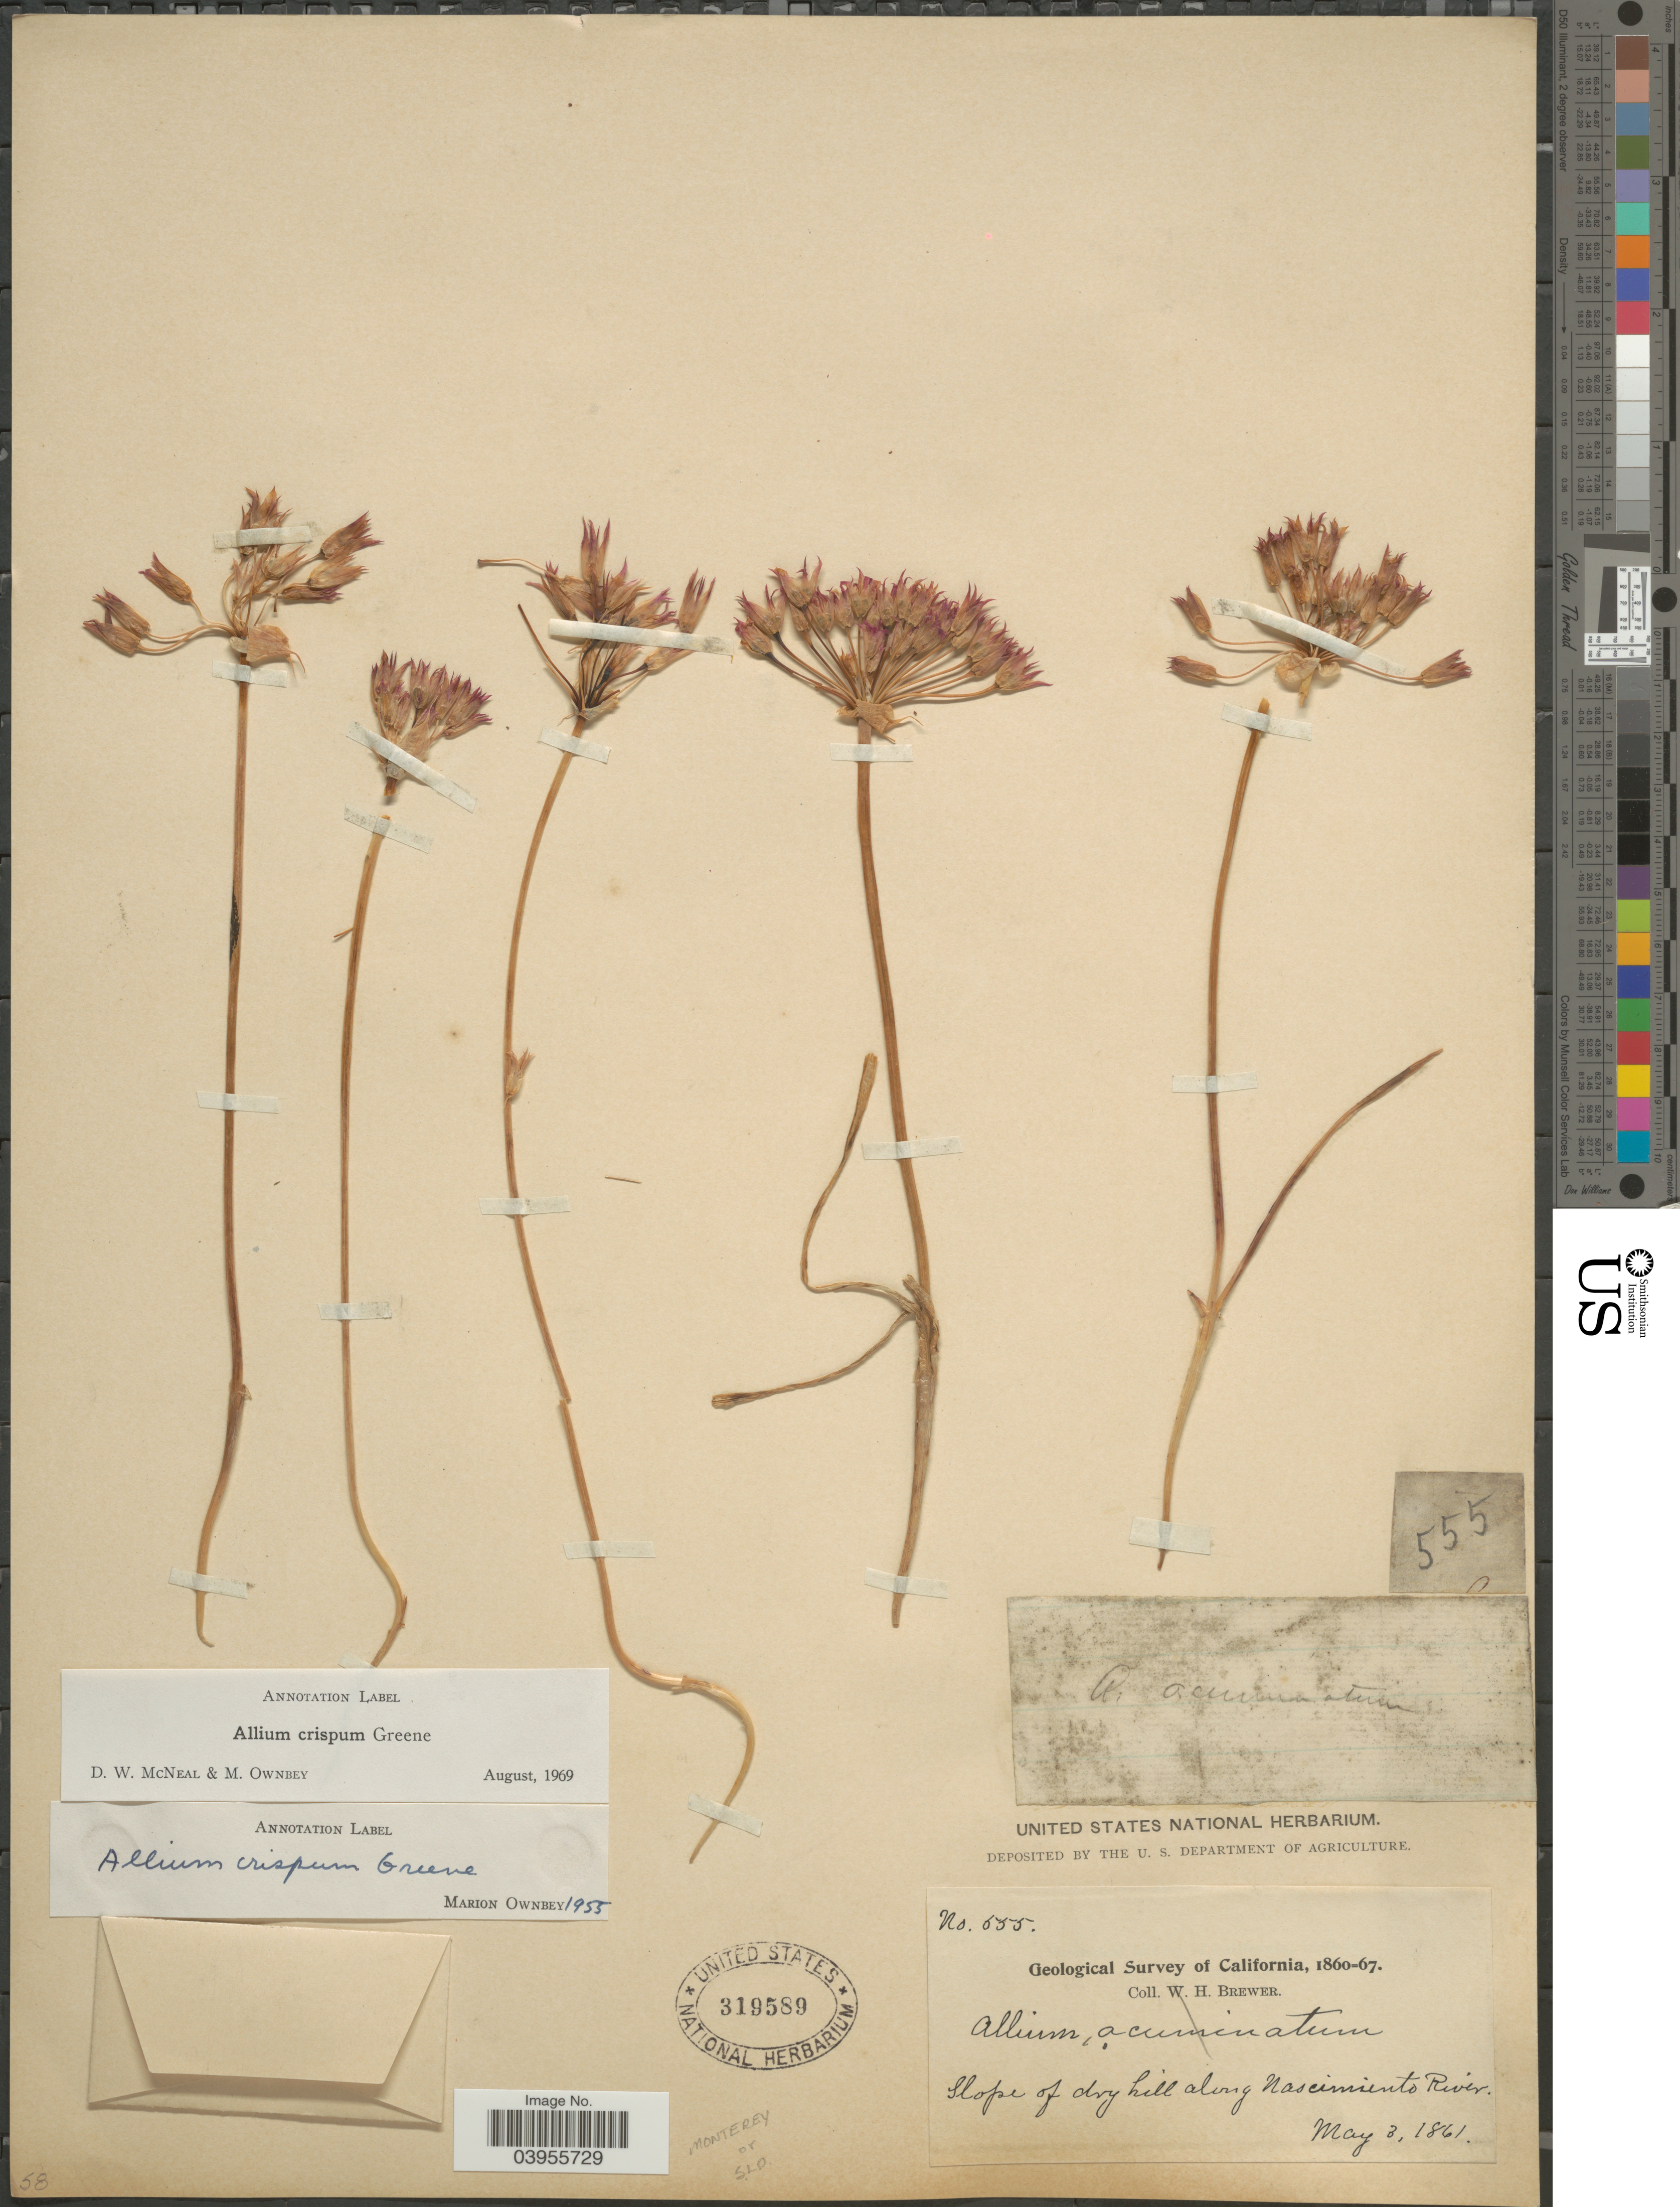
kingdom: Plantae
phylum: Tracheophyta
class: Liliopsida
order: Asparagales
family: Amaryllidaceae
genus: Allium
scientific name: Allium crispum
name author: Greene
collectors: W. H. Brewer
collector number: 555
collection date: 1861-05-03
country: United States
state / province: California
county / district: Monterey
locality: Monterey or S.L.O. Slope of dry hill along Nascimiento River.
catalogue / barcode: US 319589